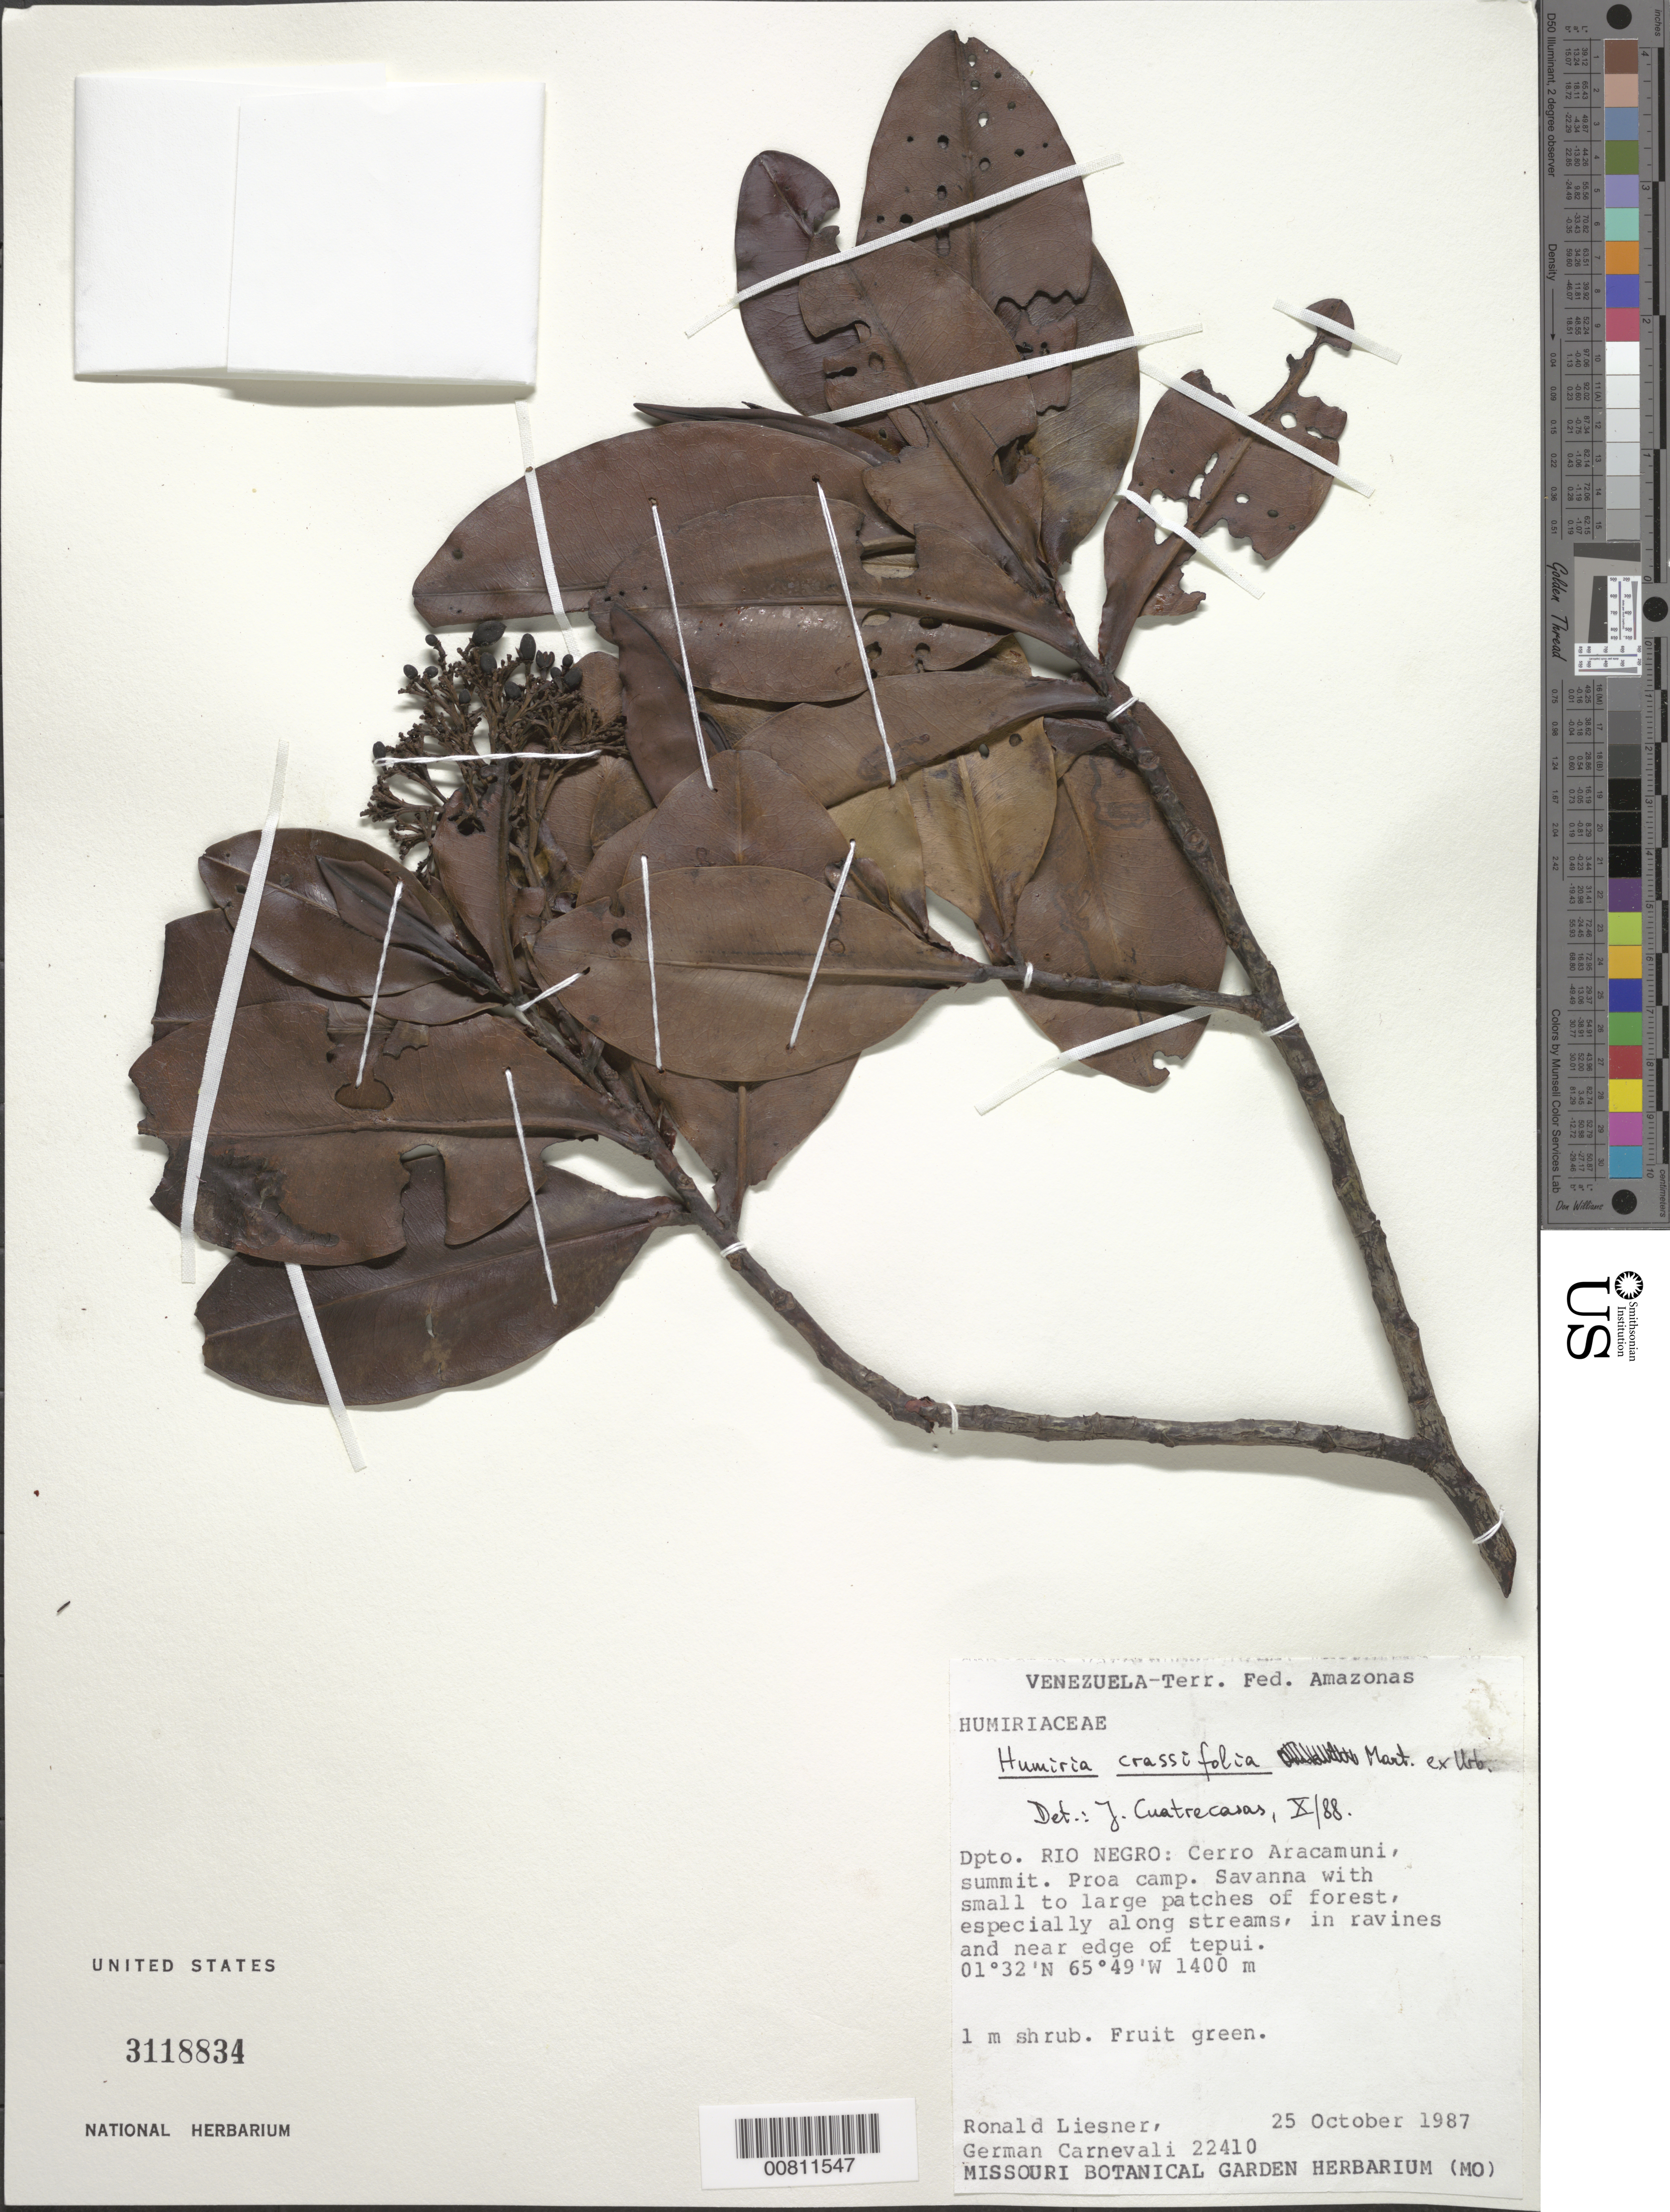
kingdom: Plantae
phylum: Tracheophyta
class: Magnoliopsida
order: Malpighiales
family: Humiriaceae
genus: Humiria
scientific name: Humiria crassifolia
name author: Mart. ex Urb.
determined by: Cuatrecasas, J.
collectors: R. L. Liesner & G. Carnevali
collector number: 22410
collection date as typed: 25-Oct-87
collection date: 1987-10-25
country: Venezuela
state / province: Amazonas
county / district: Río Negro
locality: Cerro Aracamuni, summit; Proa camp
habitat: Savanna with small to large patches of forest, especially along streams, in ravines and near edge of tepui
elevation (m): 1400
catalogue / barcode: US 3118834